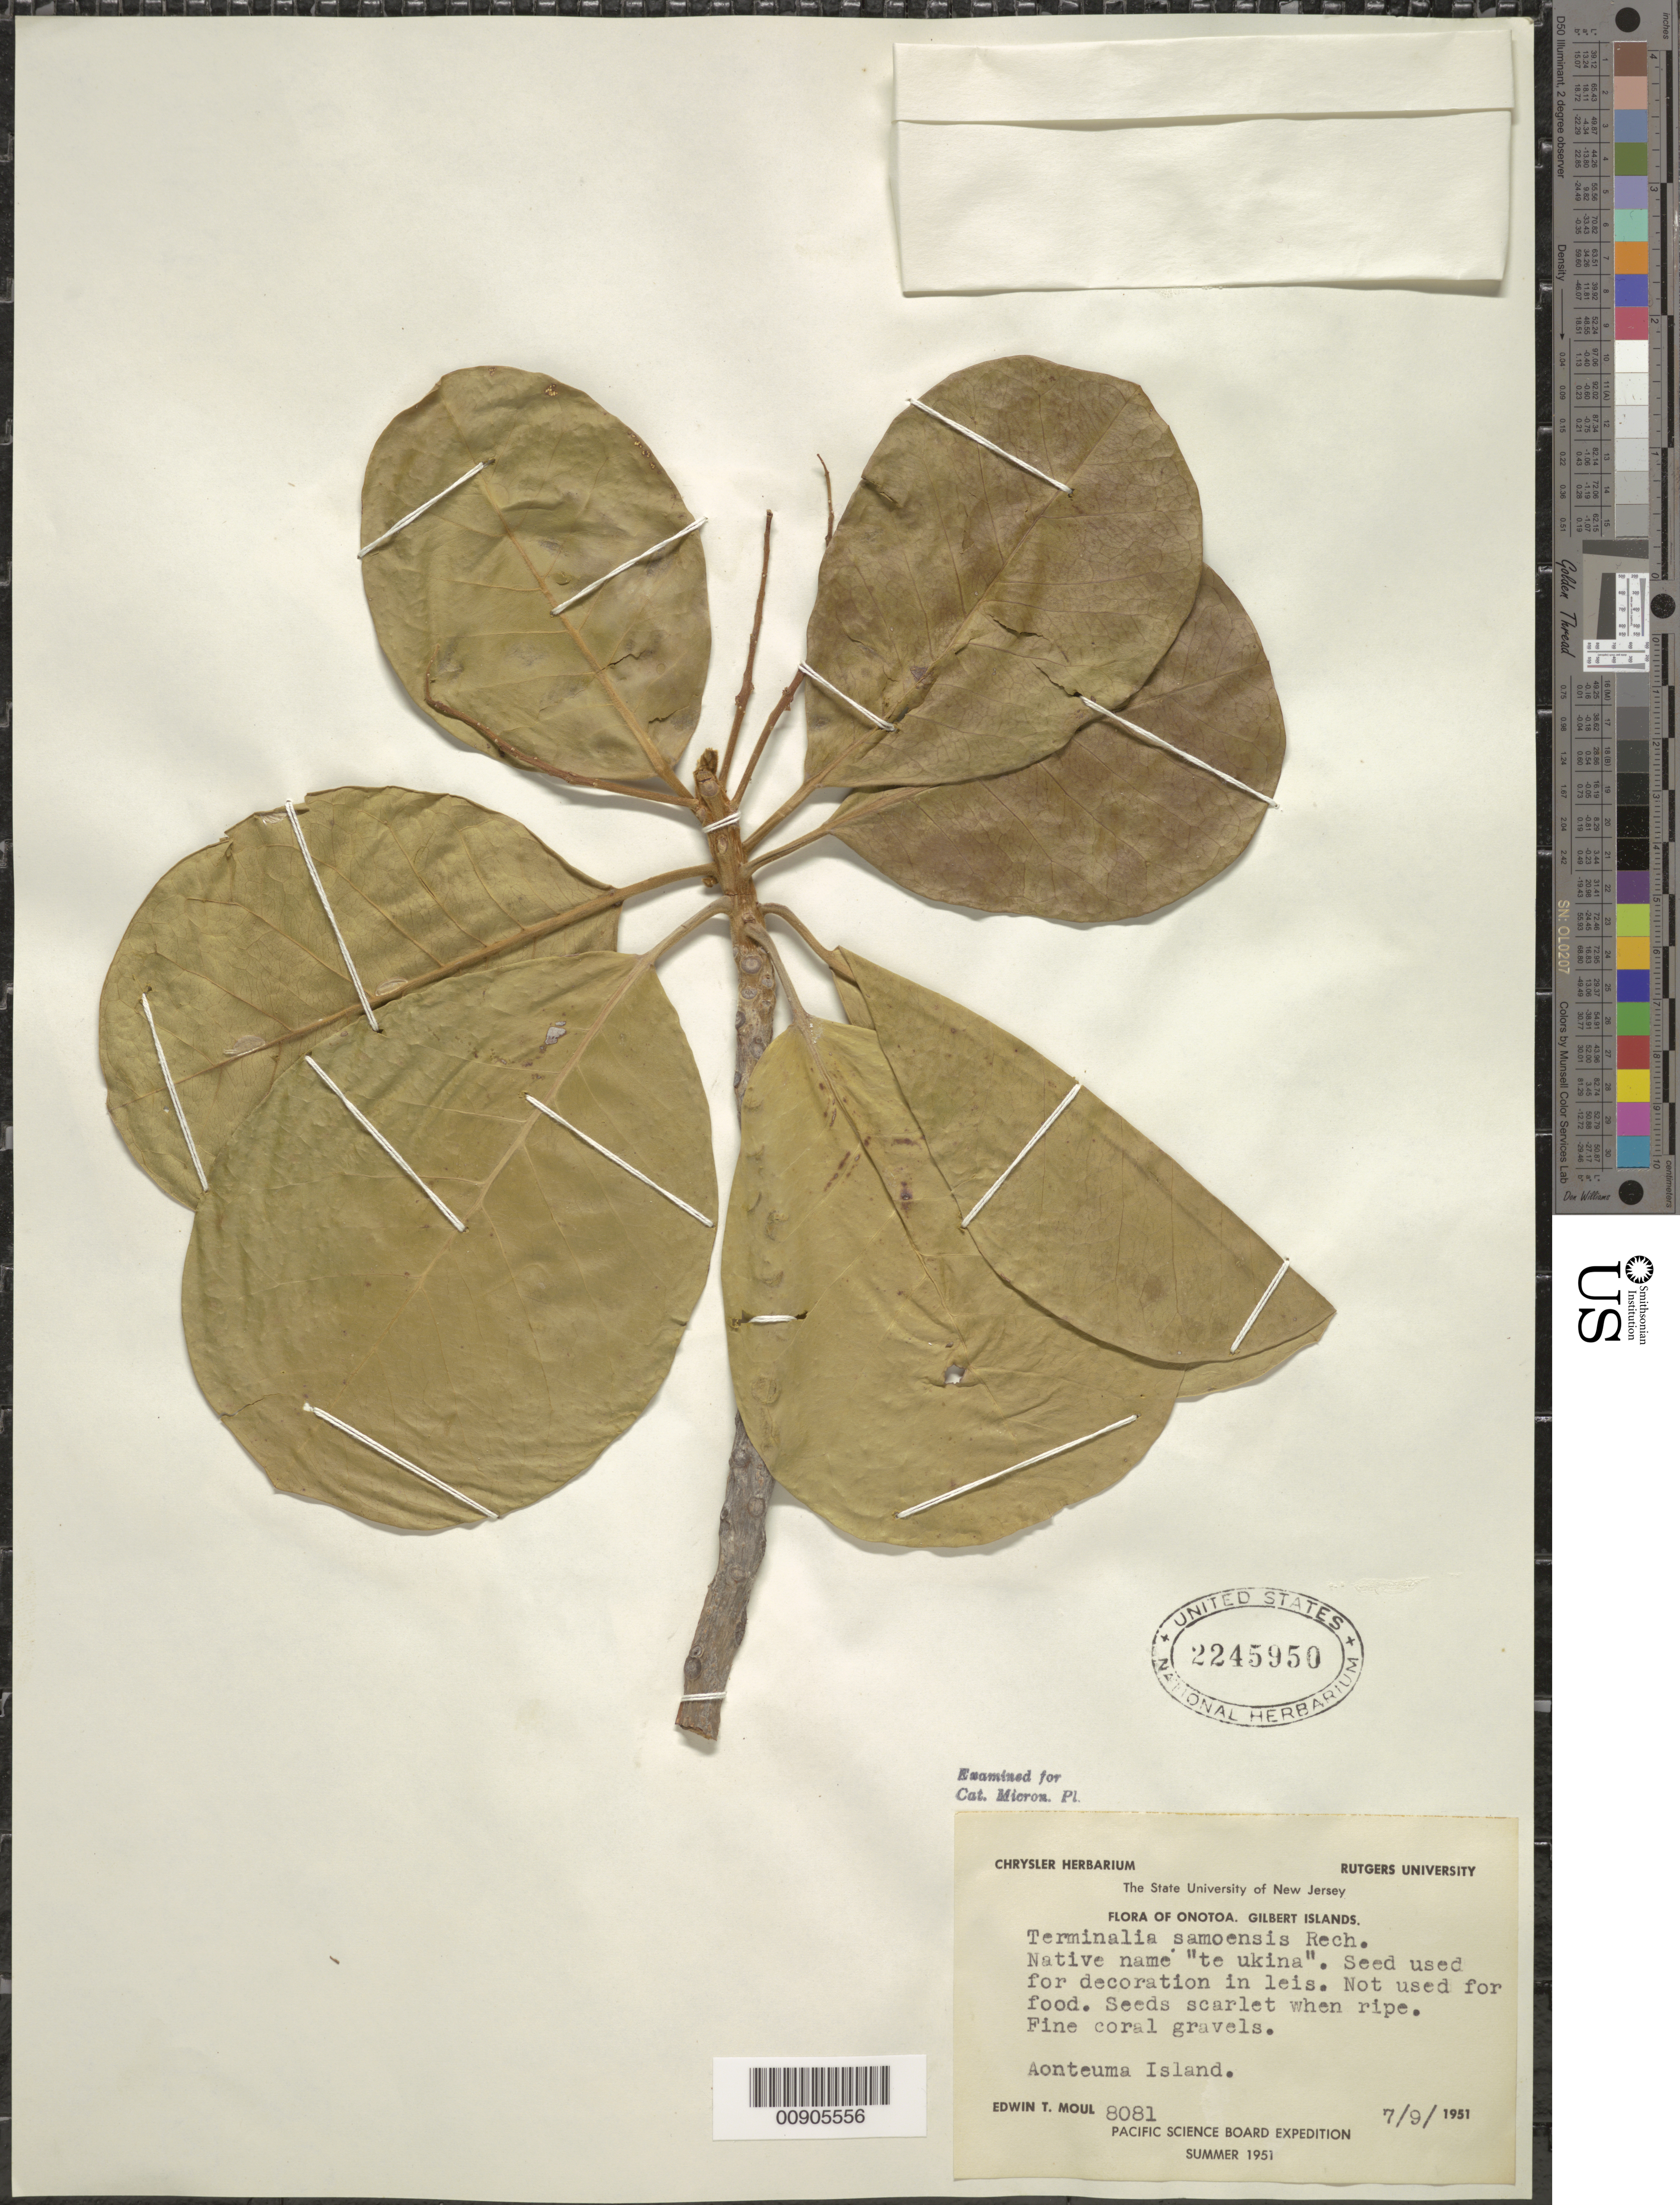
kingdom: Plantae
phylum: Tracheophyta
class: Magnoliopsida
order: Myrtales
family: Combretaceae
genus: Terminalia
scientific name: Terminalia samoensis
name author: Rech.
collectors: E. T. Moul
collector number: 8081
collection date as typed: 07 Sep 1951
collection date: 1951-09-07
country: Kiribati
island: Onotoa Atoll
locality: Aonteuma Islet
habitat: Fine coral gravels.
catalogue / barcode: US 2245950